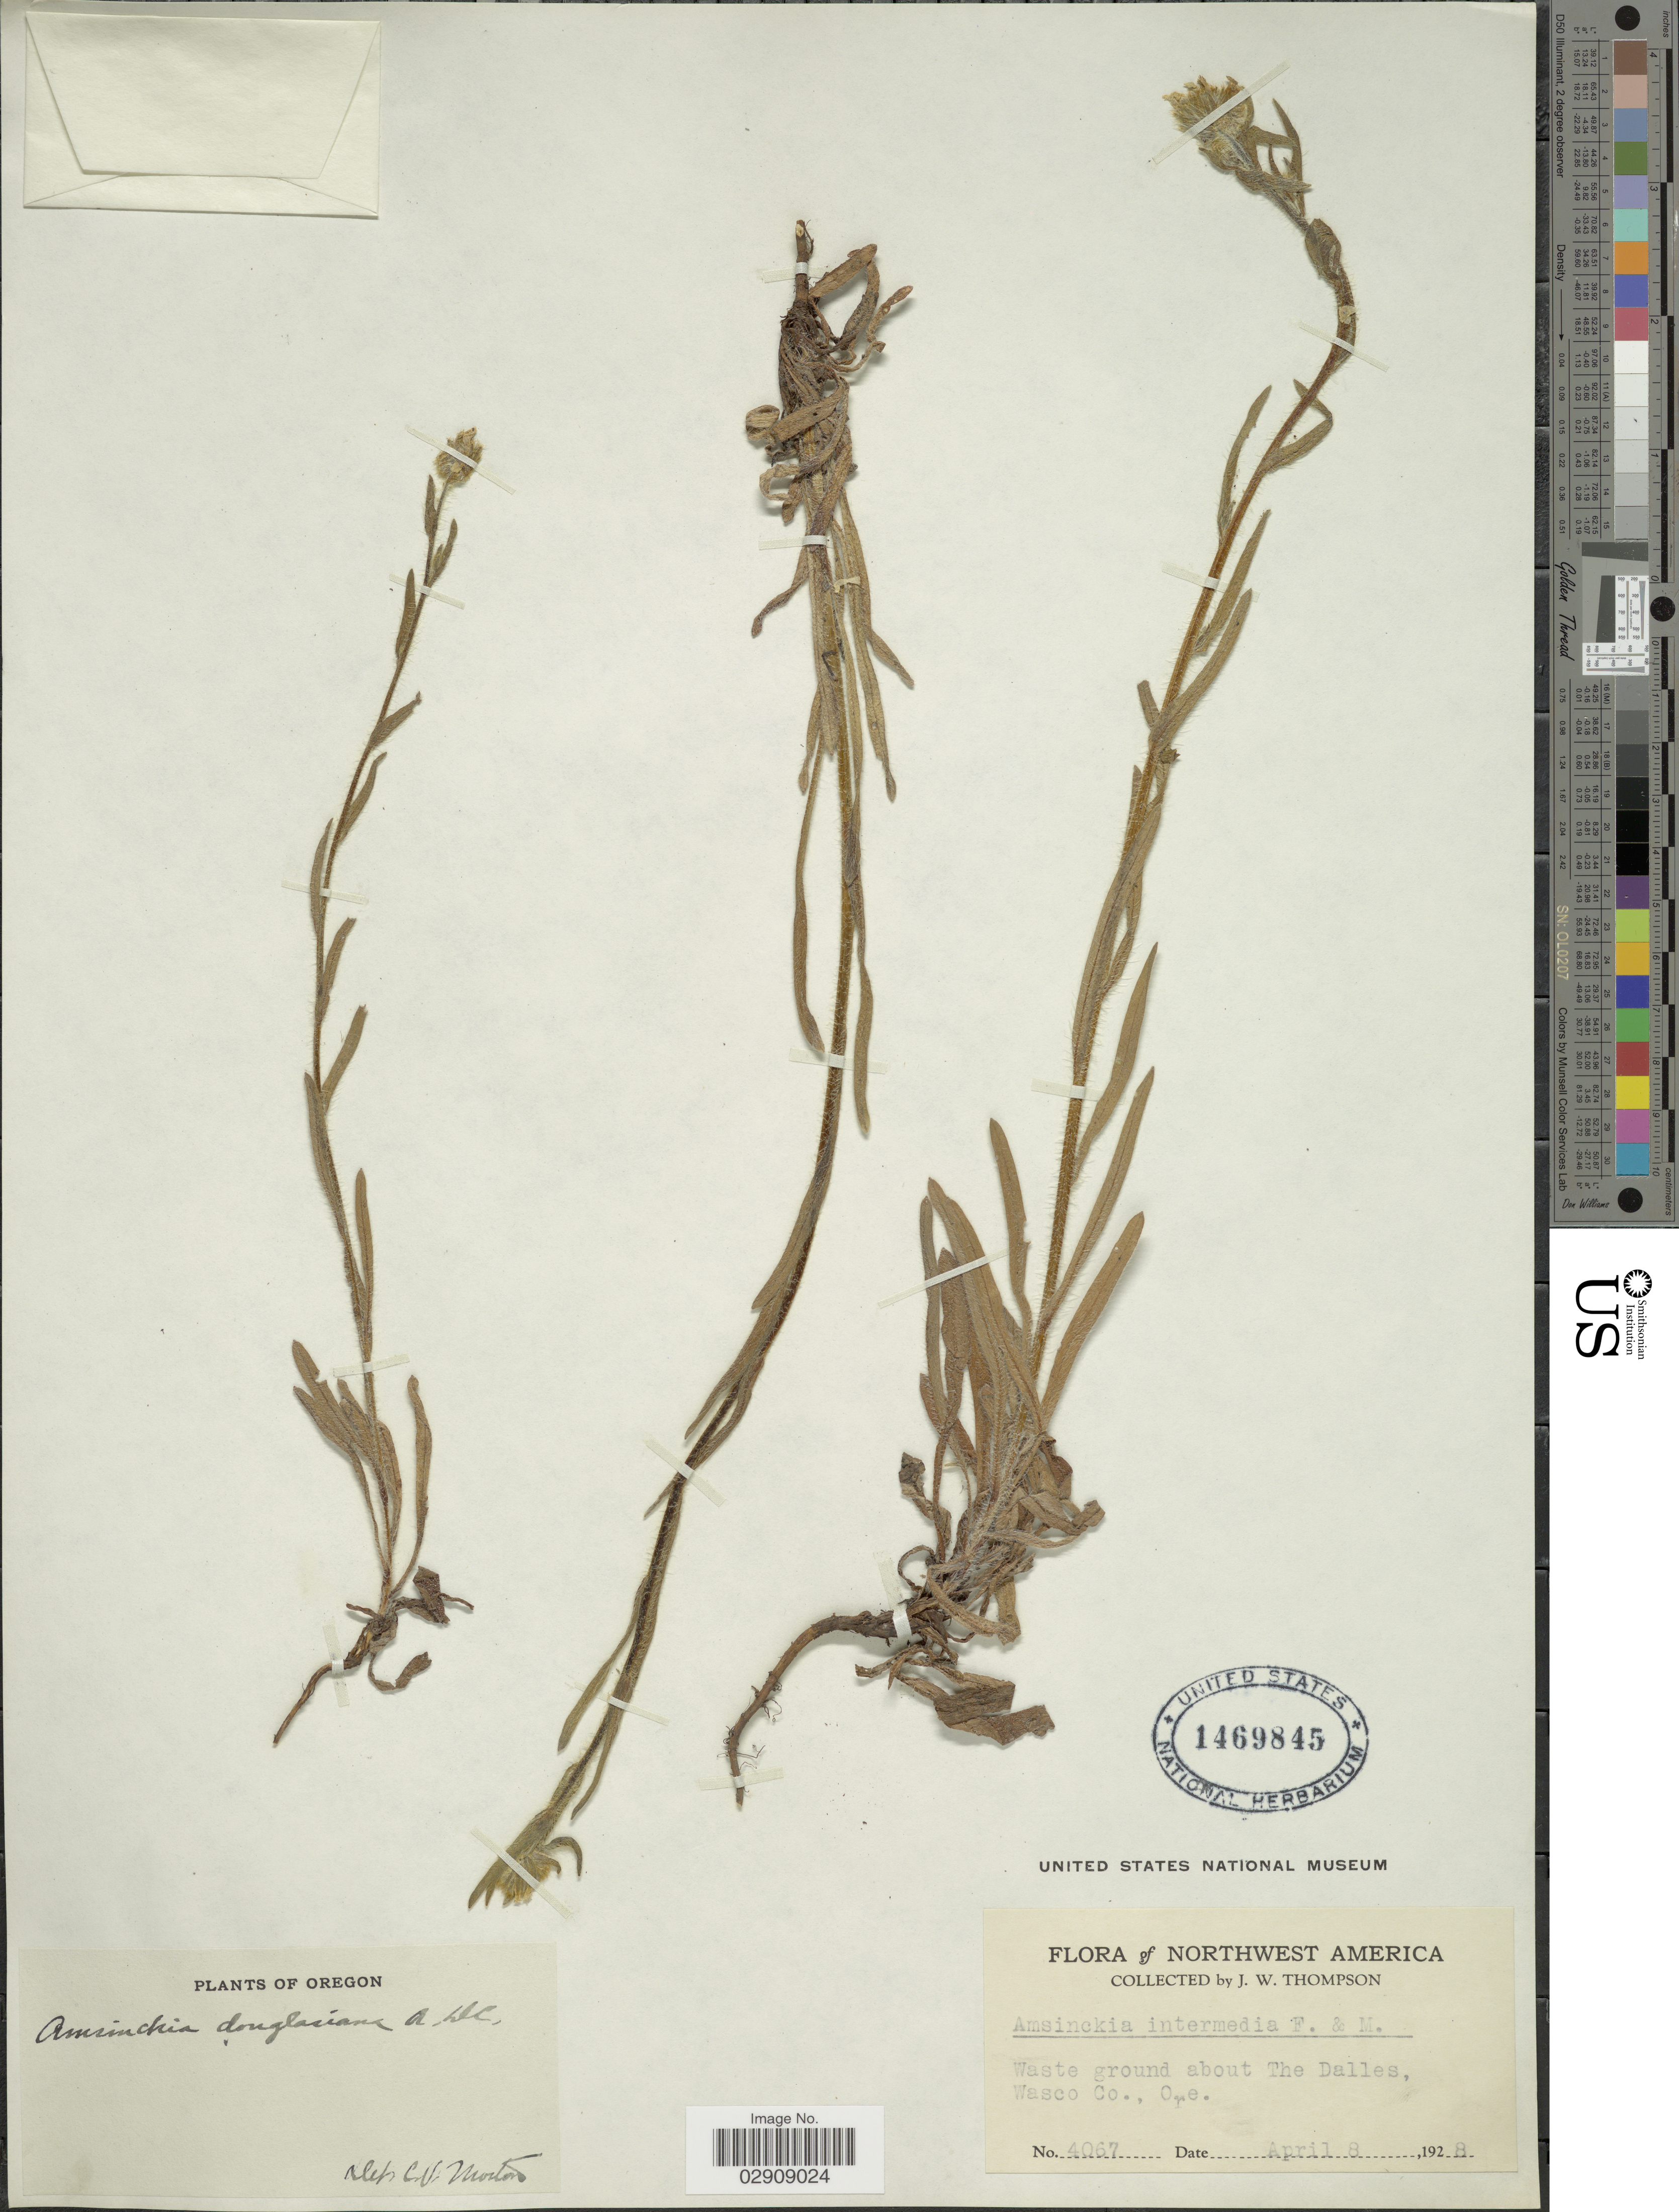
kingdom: Plantae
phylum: Tracheophyta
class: Magnoliopsida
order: Boraginales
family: Boraginaceae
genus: Amsinckia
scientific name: Amsinckia douglasiana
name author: A. DC.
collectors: J. Thompson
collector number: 4067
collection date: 1928-04-08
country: United States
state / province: Oregon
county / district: Wasco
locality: Waste ground about The Dalles, Wasco Co., Ore. Northwest America.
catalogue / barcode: US 1469845